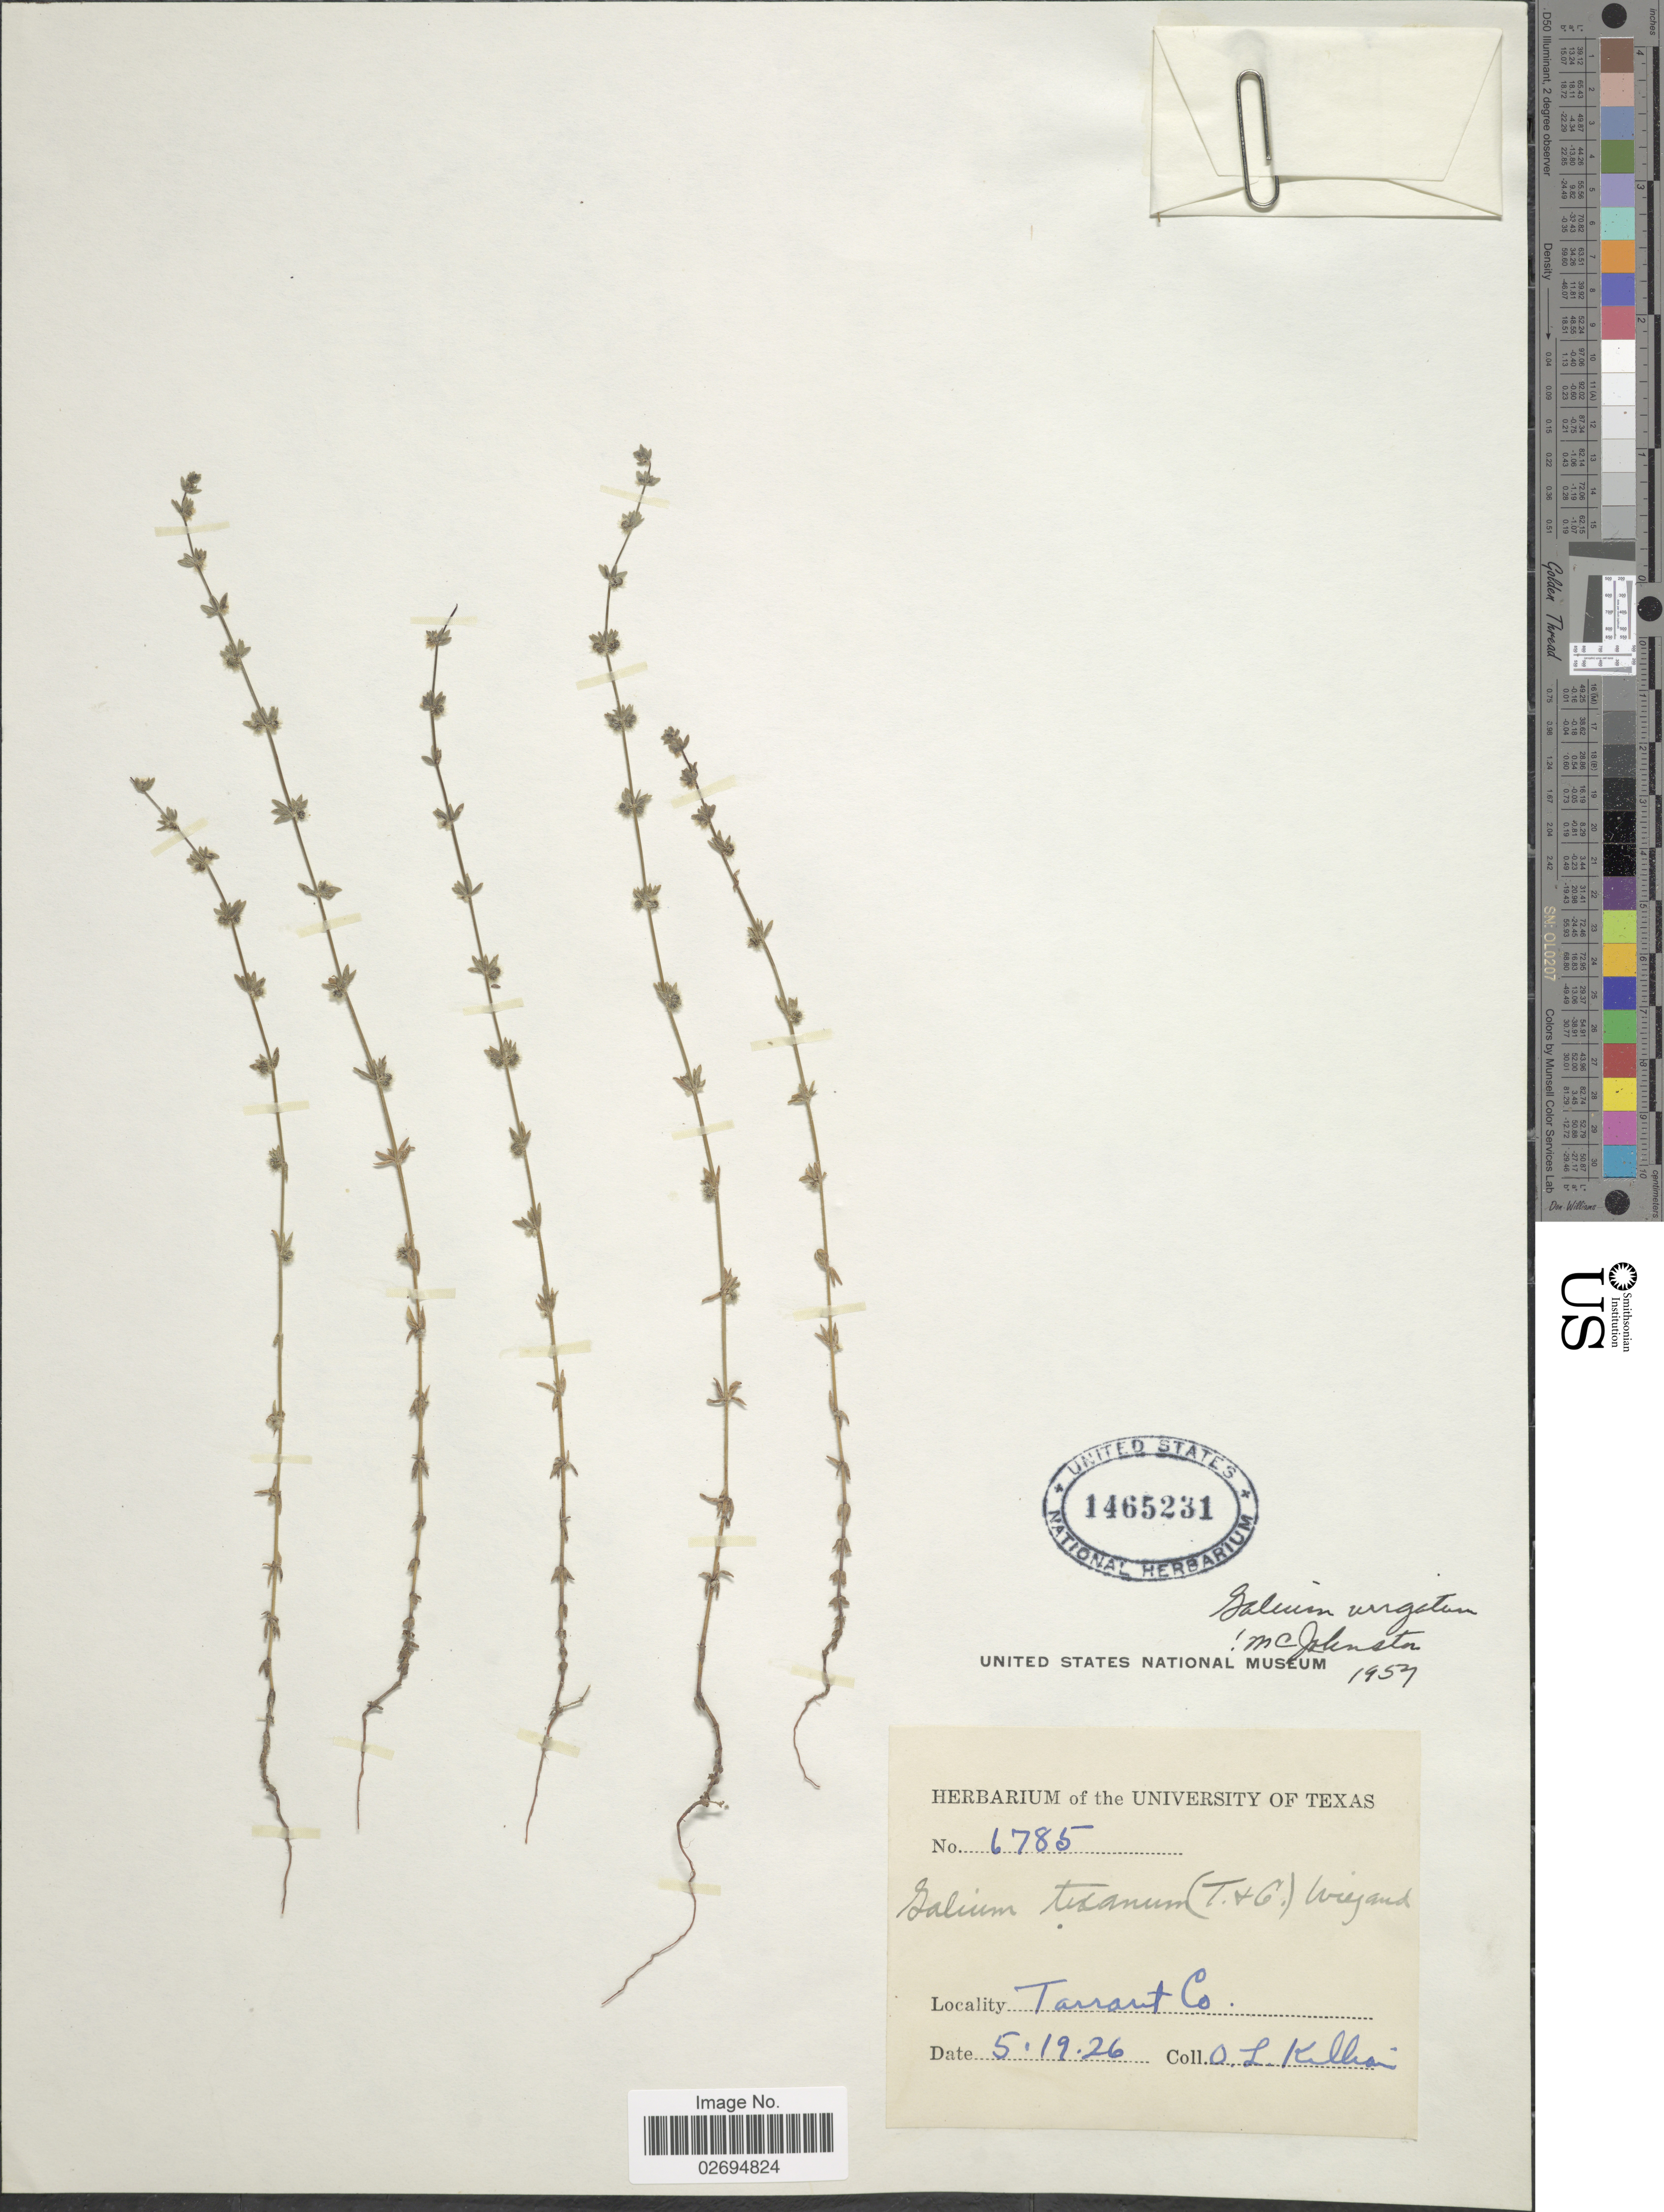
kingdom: Plantae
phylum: Tracheophyta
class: Magnoliopsida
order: Gentianales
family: Rubiaceae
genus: Galium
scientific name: Galium virgatum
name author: Nutt.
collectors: O. Killian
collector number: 6785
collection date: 1926-05-19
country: United States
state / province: Texas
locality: Tarrant Co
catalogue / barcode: US 1465231